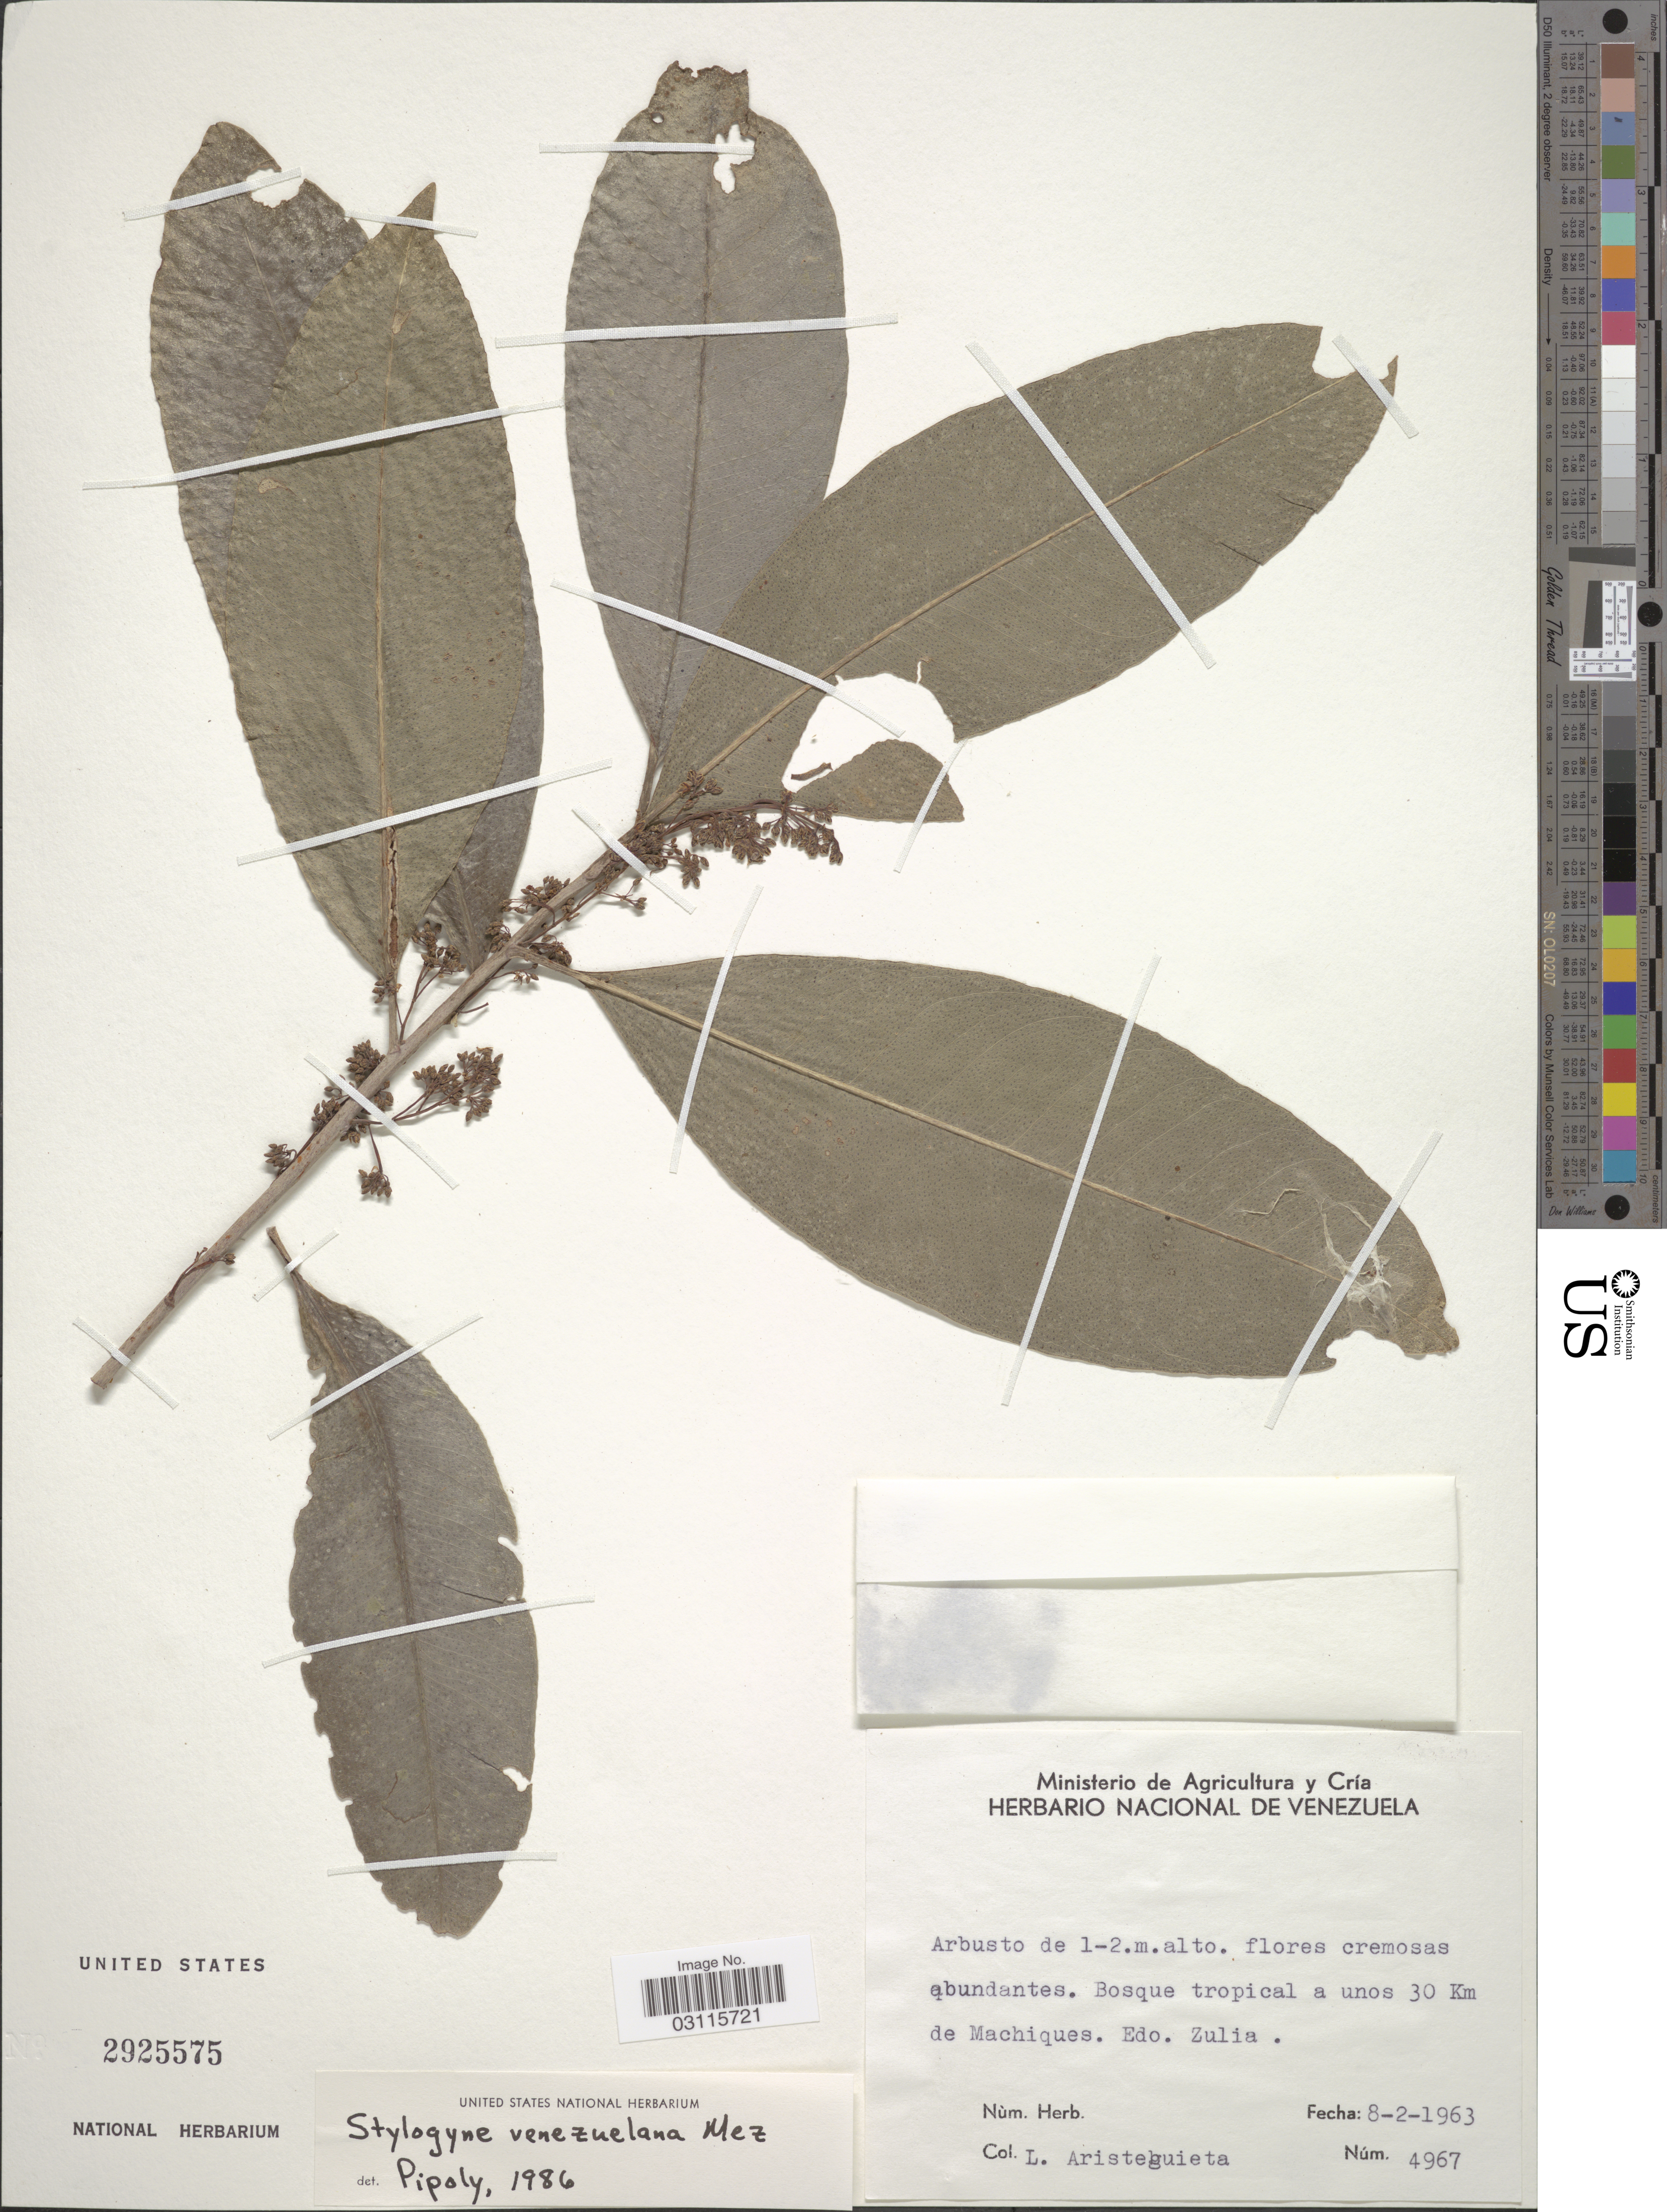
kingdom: Plantae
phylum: Tracheophyta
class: Magnoliopsida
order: Ericales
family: Primulaceae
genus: Stylogyne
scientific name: Stylogyne venezuelana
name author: Mez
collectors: L. Aristeguieta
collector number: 4967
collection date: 1963-02-08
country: Venezuela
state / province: Zulia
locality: Bosque tropical a unos 30 Km de Machiques. Edo. Zulia.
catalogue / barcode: US 2925575